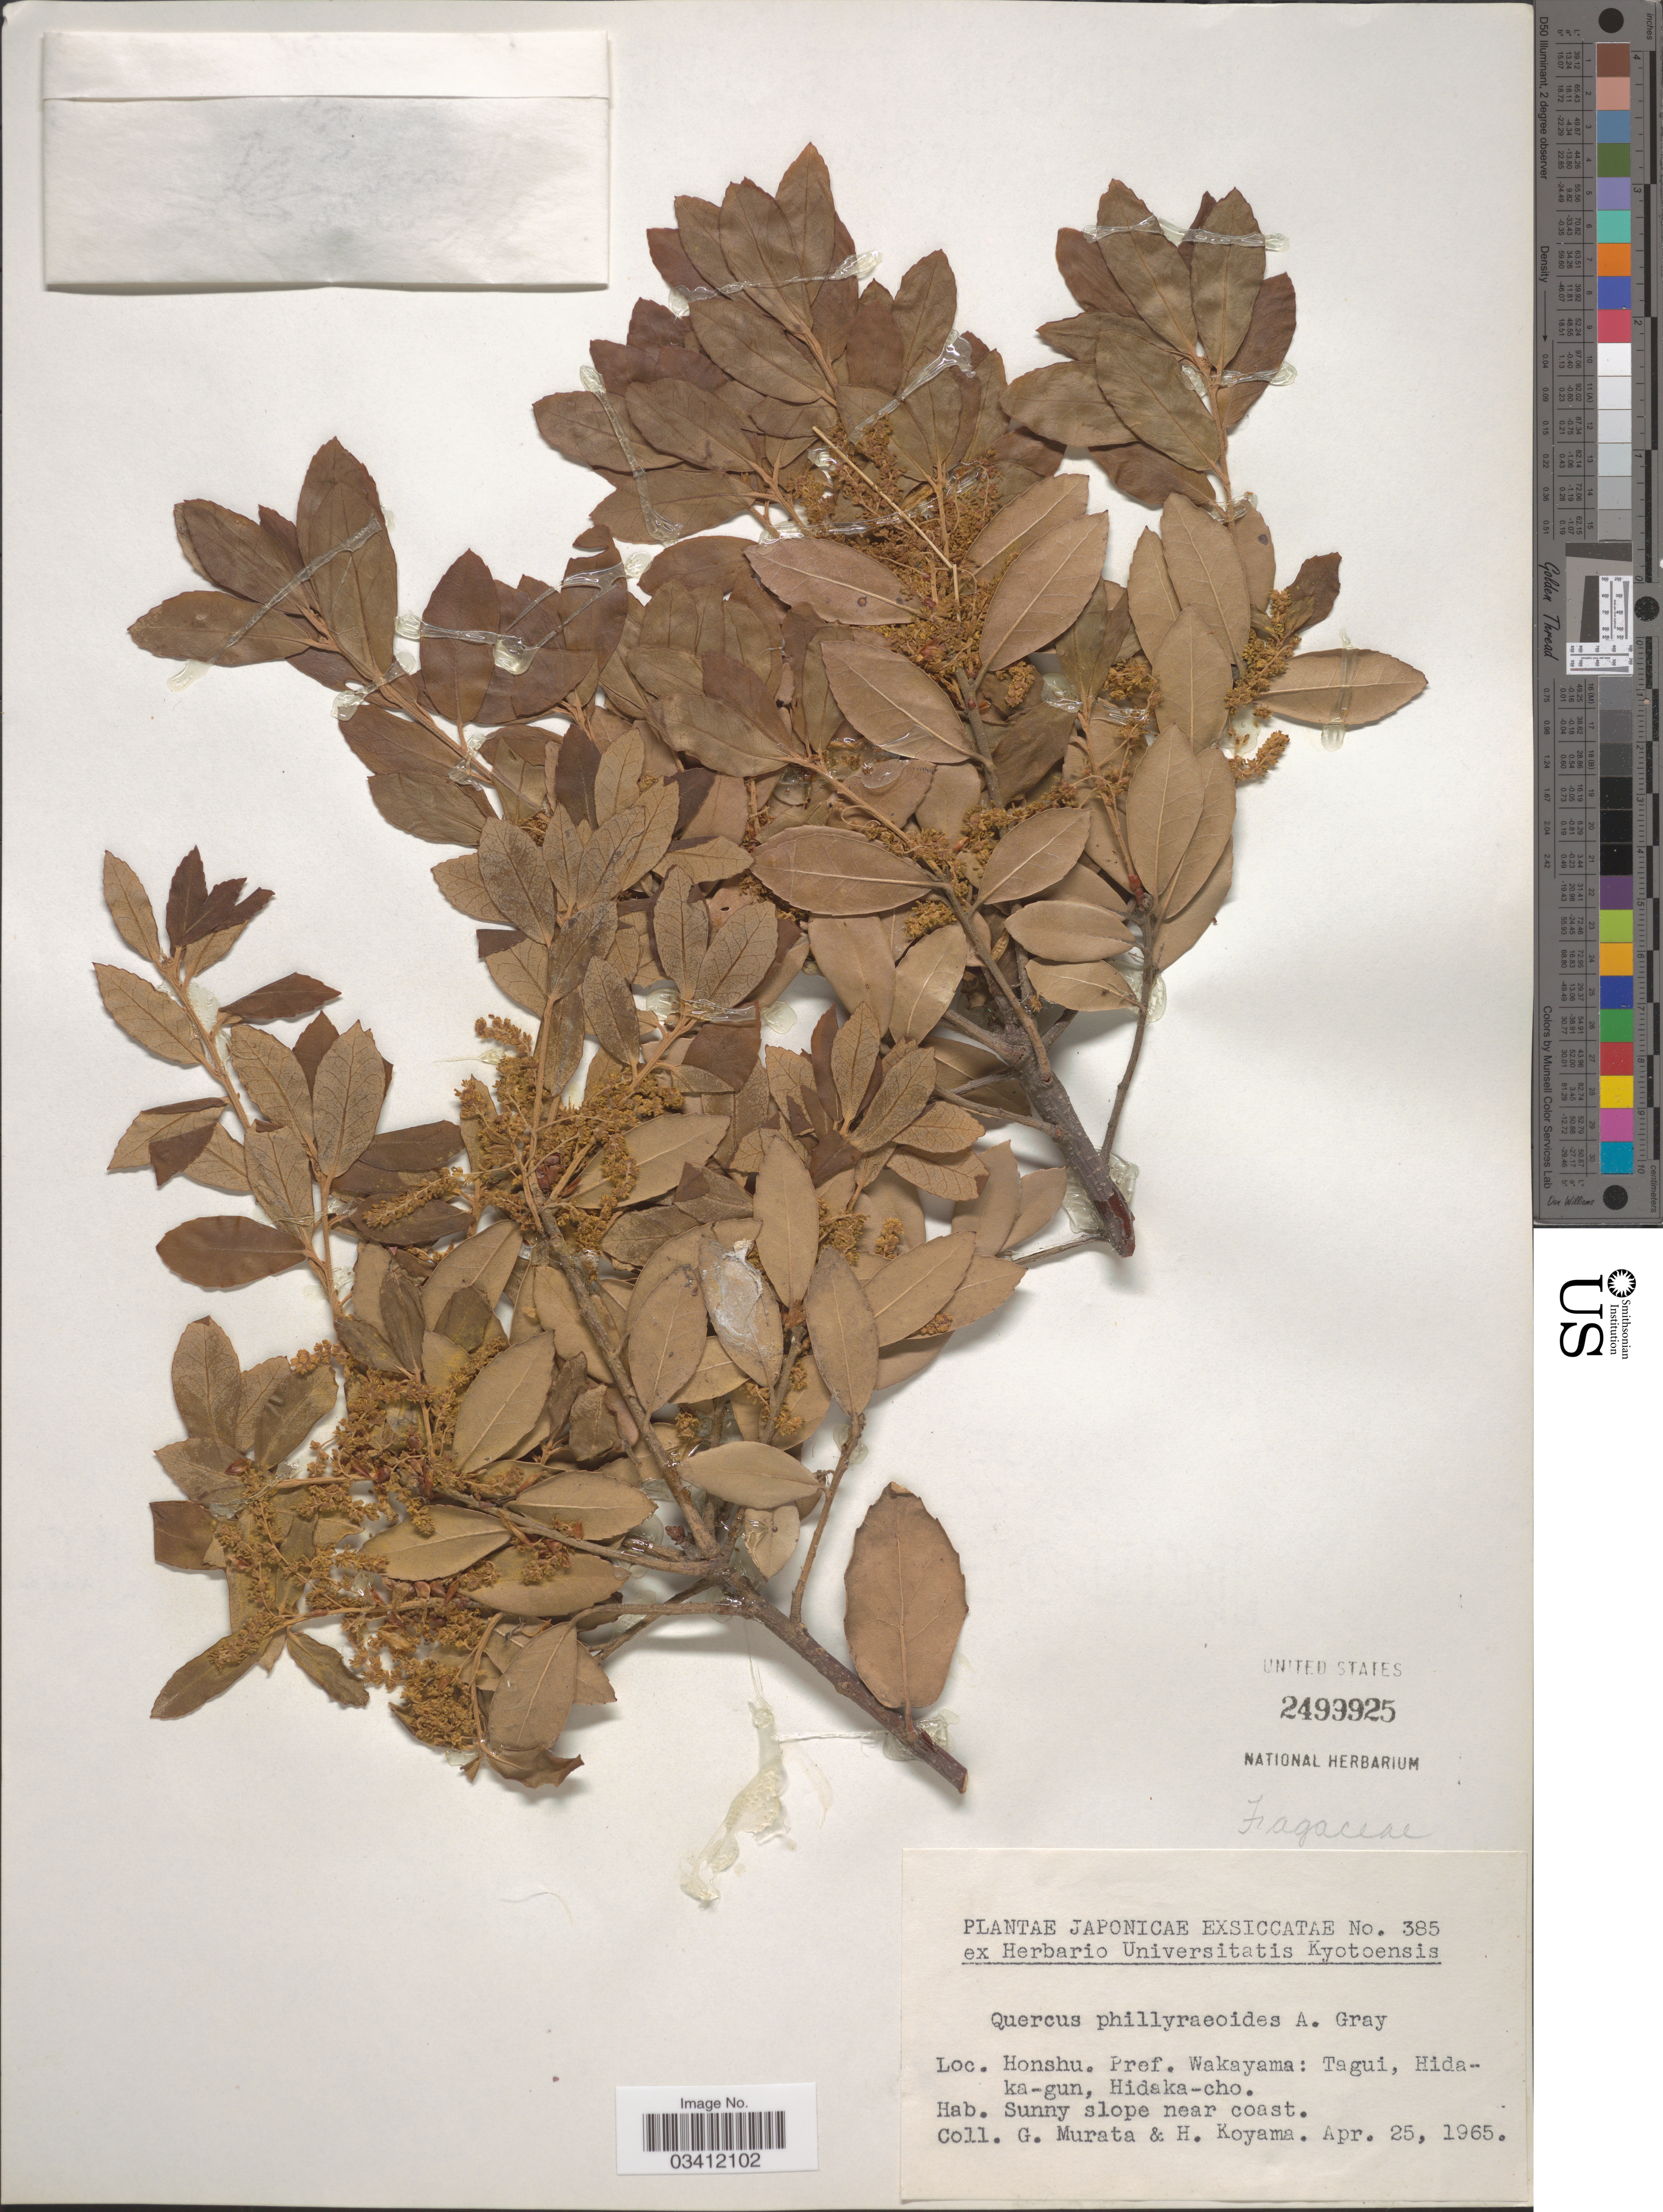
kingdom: Plantae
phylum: Tracheophyta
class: Magnoliopsida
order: Fagales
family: Fagaceae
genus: Quercus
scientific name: Quercus phillyraeoides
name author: A. Gray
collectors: G. Murata & H. Koyama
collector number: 385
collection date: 1965-04-25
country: Japan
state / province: Wakayama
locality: Honshu. Pref. Wakayama: Tagui, Hidaka-gun, Hidaka-cho. Sunny slope near coast.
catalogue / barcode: US 2499925